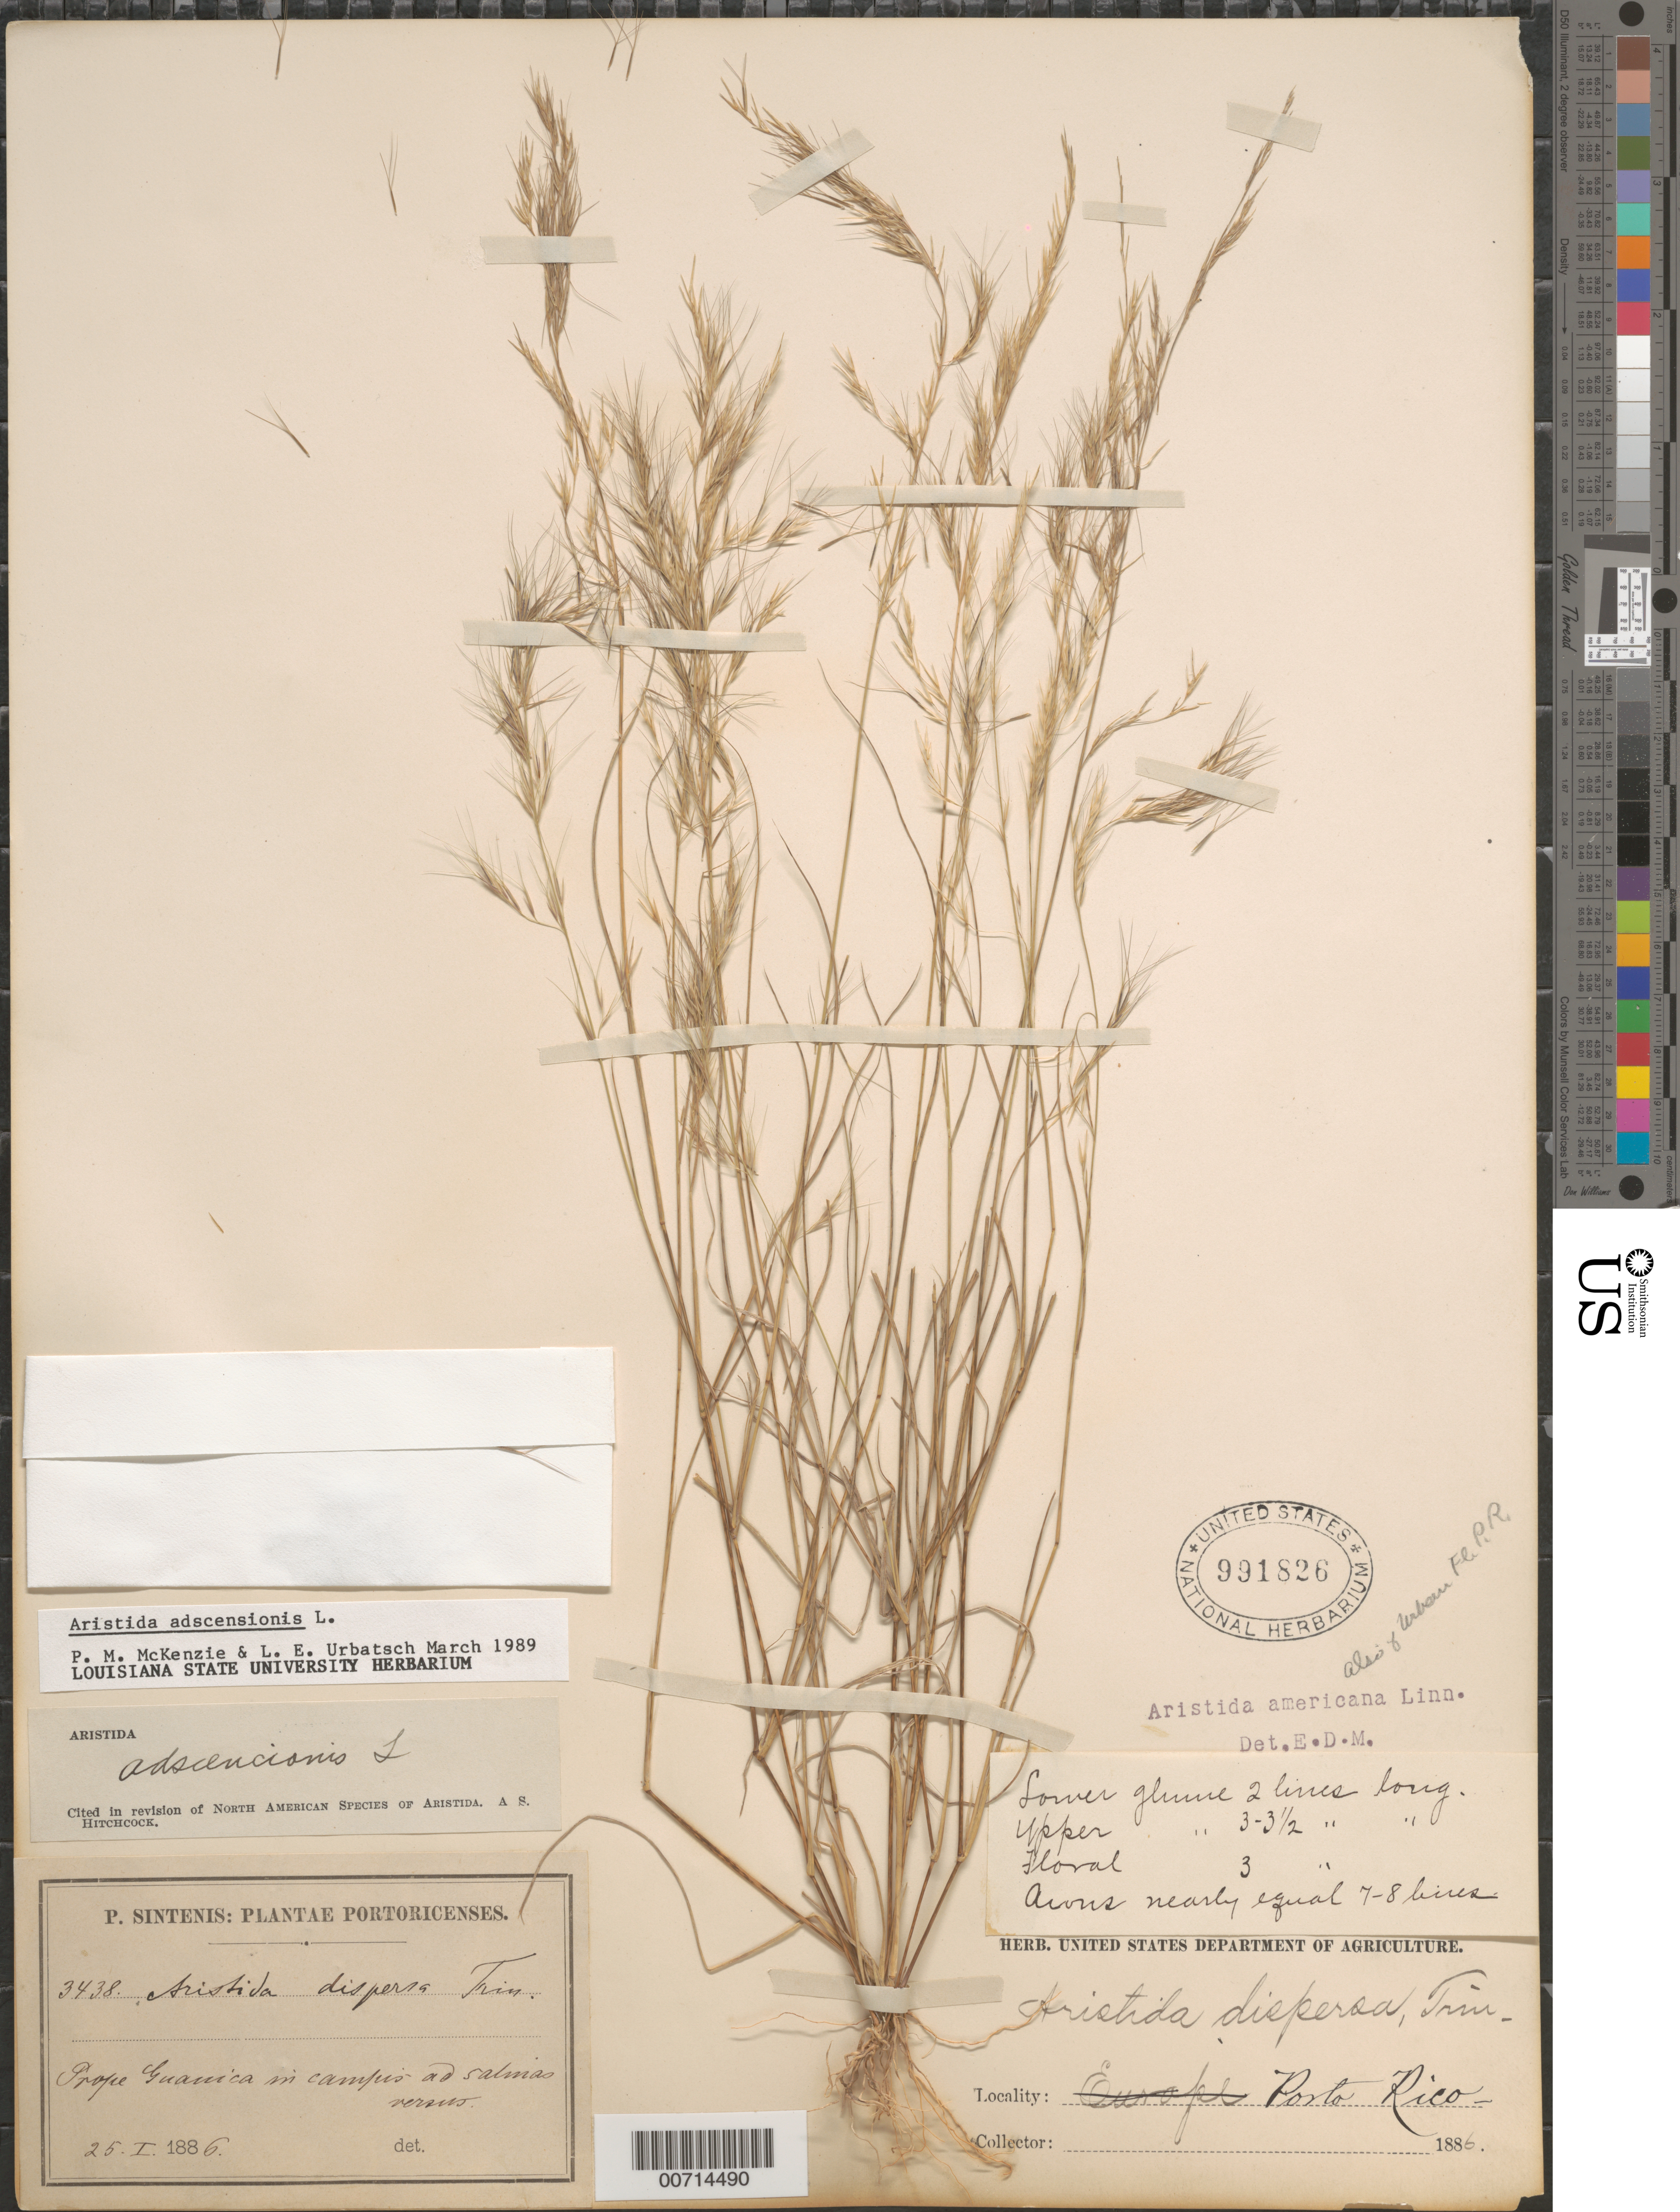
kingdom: Plantae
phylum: Tracheophyta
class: Liliopsida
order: Poales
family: Poaceae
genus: Aristida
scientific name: Aristida adscensionis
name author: L.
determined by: McKenzie, P. M.; Urbatsch, Lowell E.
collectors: P. Sintenis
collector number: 3438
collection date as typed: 25 Jan 1886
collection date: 1886-01-25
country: Puerto Rico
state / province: Guánica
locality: Prope Guanica in Campis ad Salinas versus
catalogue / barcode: US 991826